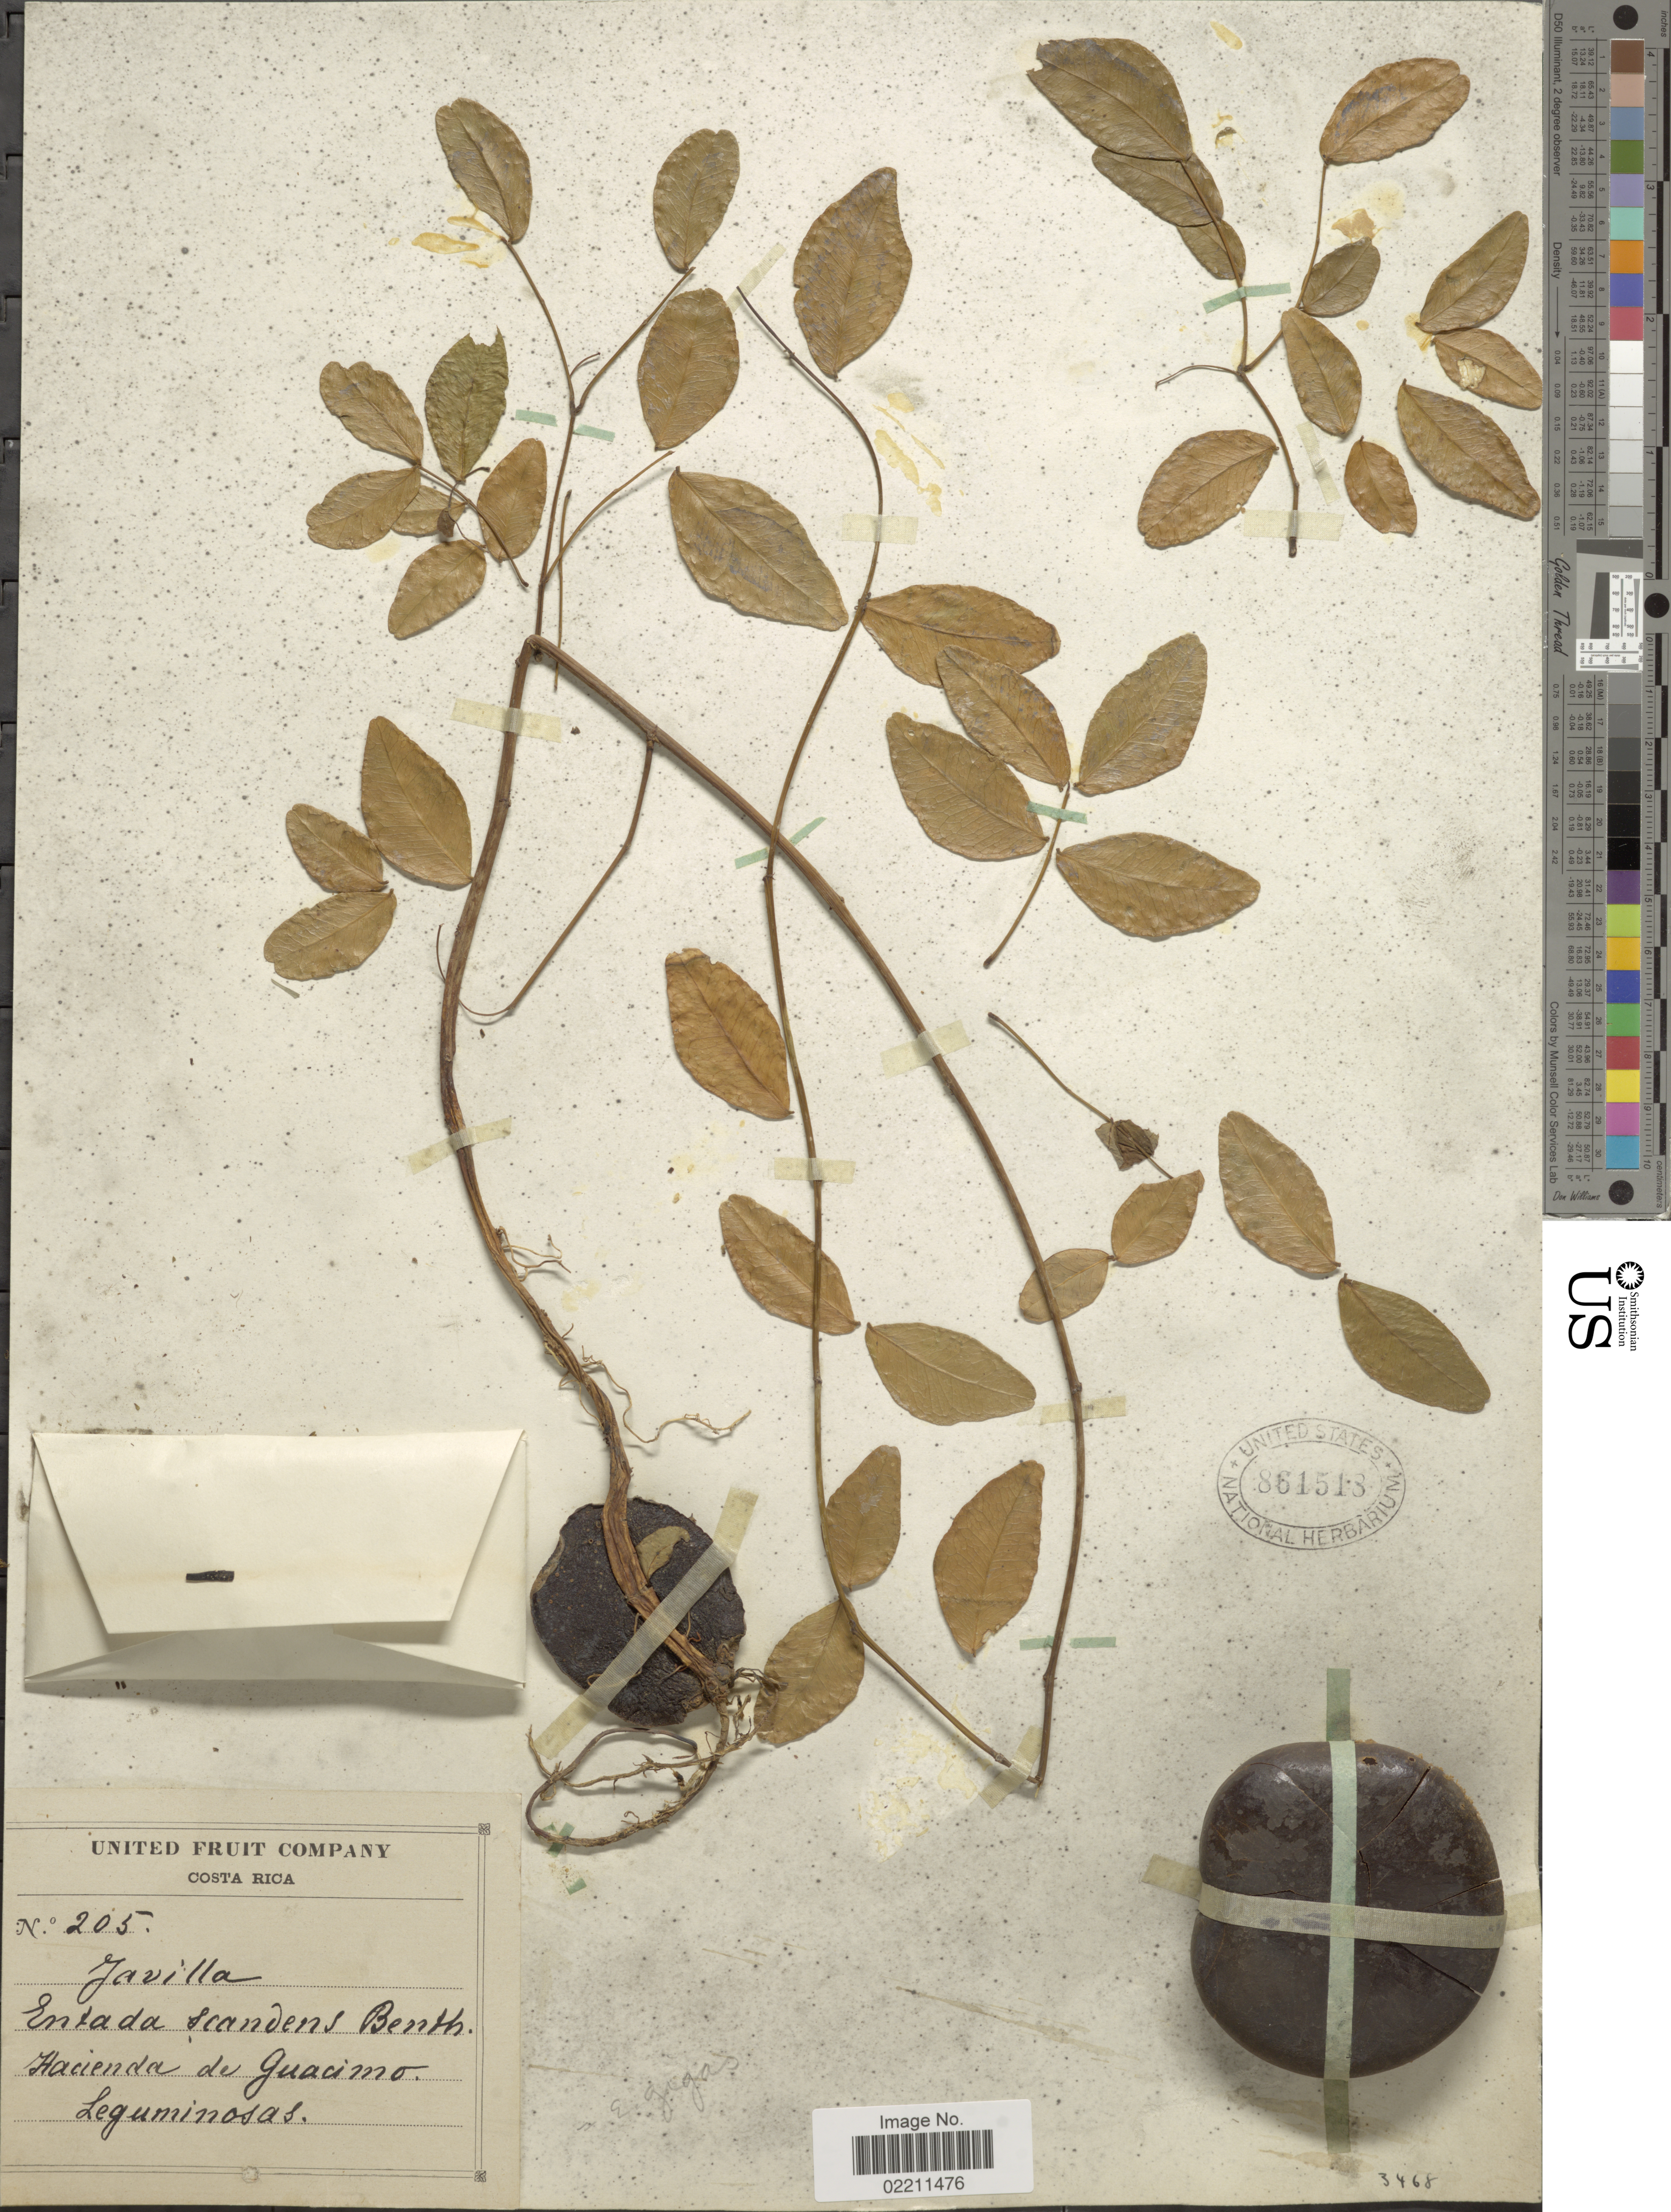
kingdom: Plantae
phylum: Tracheophyta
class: Magnoliopsida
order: Fabales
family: Fabaceae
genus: Entada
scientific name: Entada gigas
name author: (L.) Fawc. & Rendle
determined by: Strong, Mark T., (BOT), Smithsonian Institution - National Museum of Natural History (UNITED STATES)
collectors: United Fruit Company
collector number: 205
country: Costa Rica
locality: Hacienda de Guacimo.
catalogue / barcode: US 861518